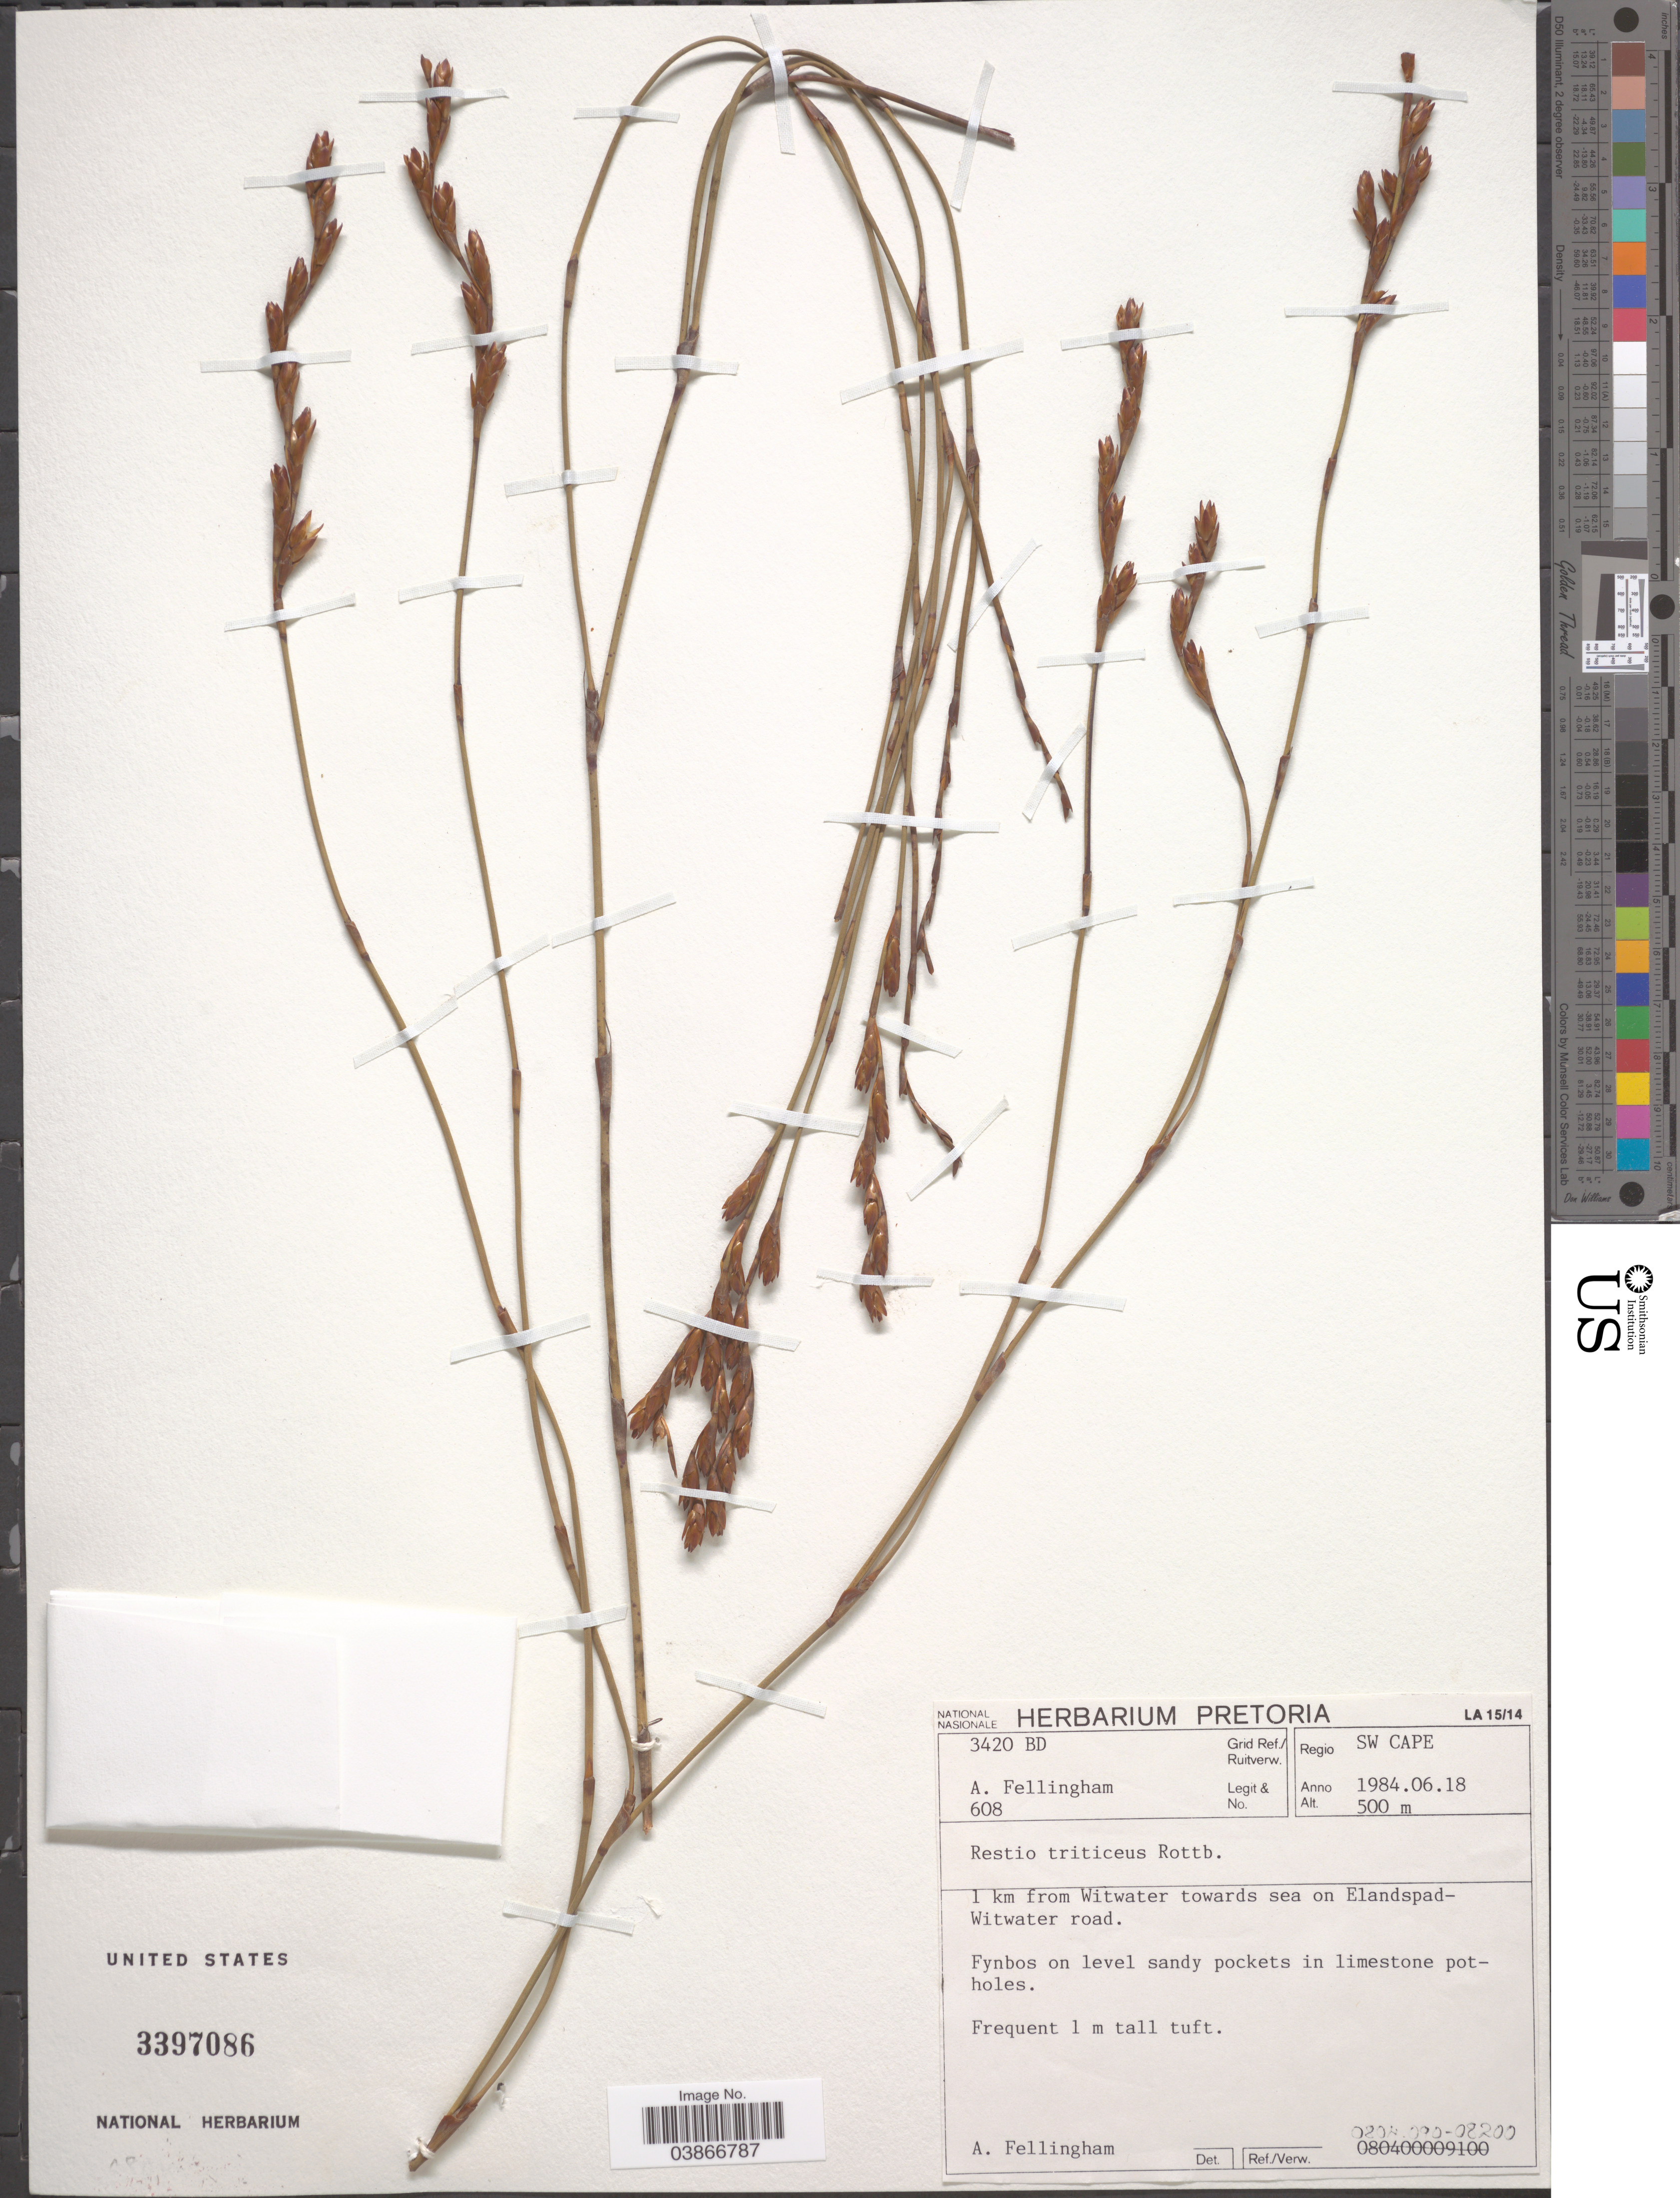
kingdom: Plantae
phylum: Tracheophyta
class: Liliopsida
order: Poales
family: Restionaceae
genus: Restio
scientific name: Restio triticeus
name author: Rottb.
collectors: A. Fellingham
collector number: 608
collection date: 1984-06-18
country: South Africa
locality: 3420 BD Grid Ref./Ruitverw. Regio SW Cape. 1 km from Witwater towards sea on Elandspad - Witwater road.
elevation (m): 500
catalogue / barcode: US 3397086